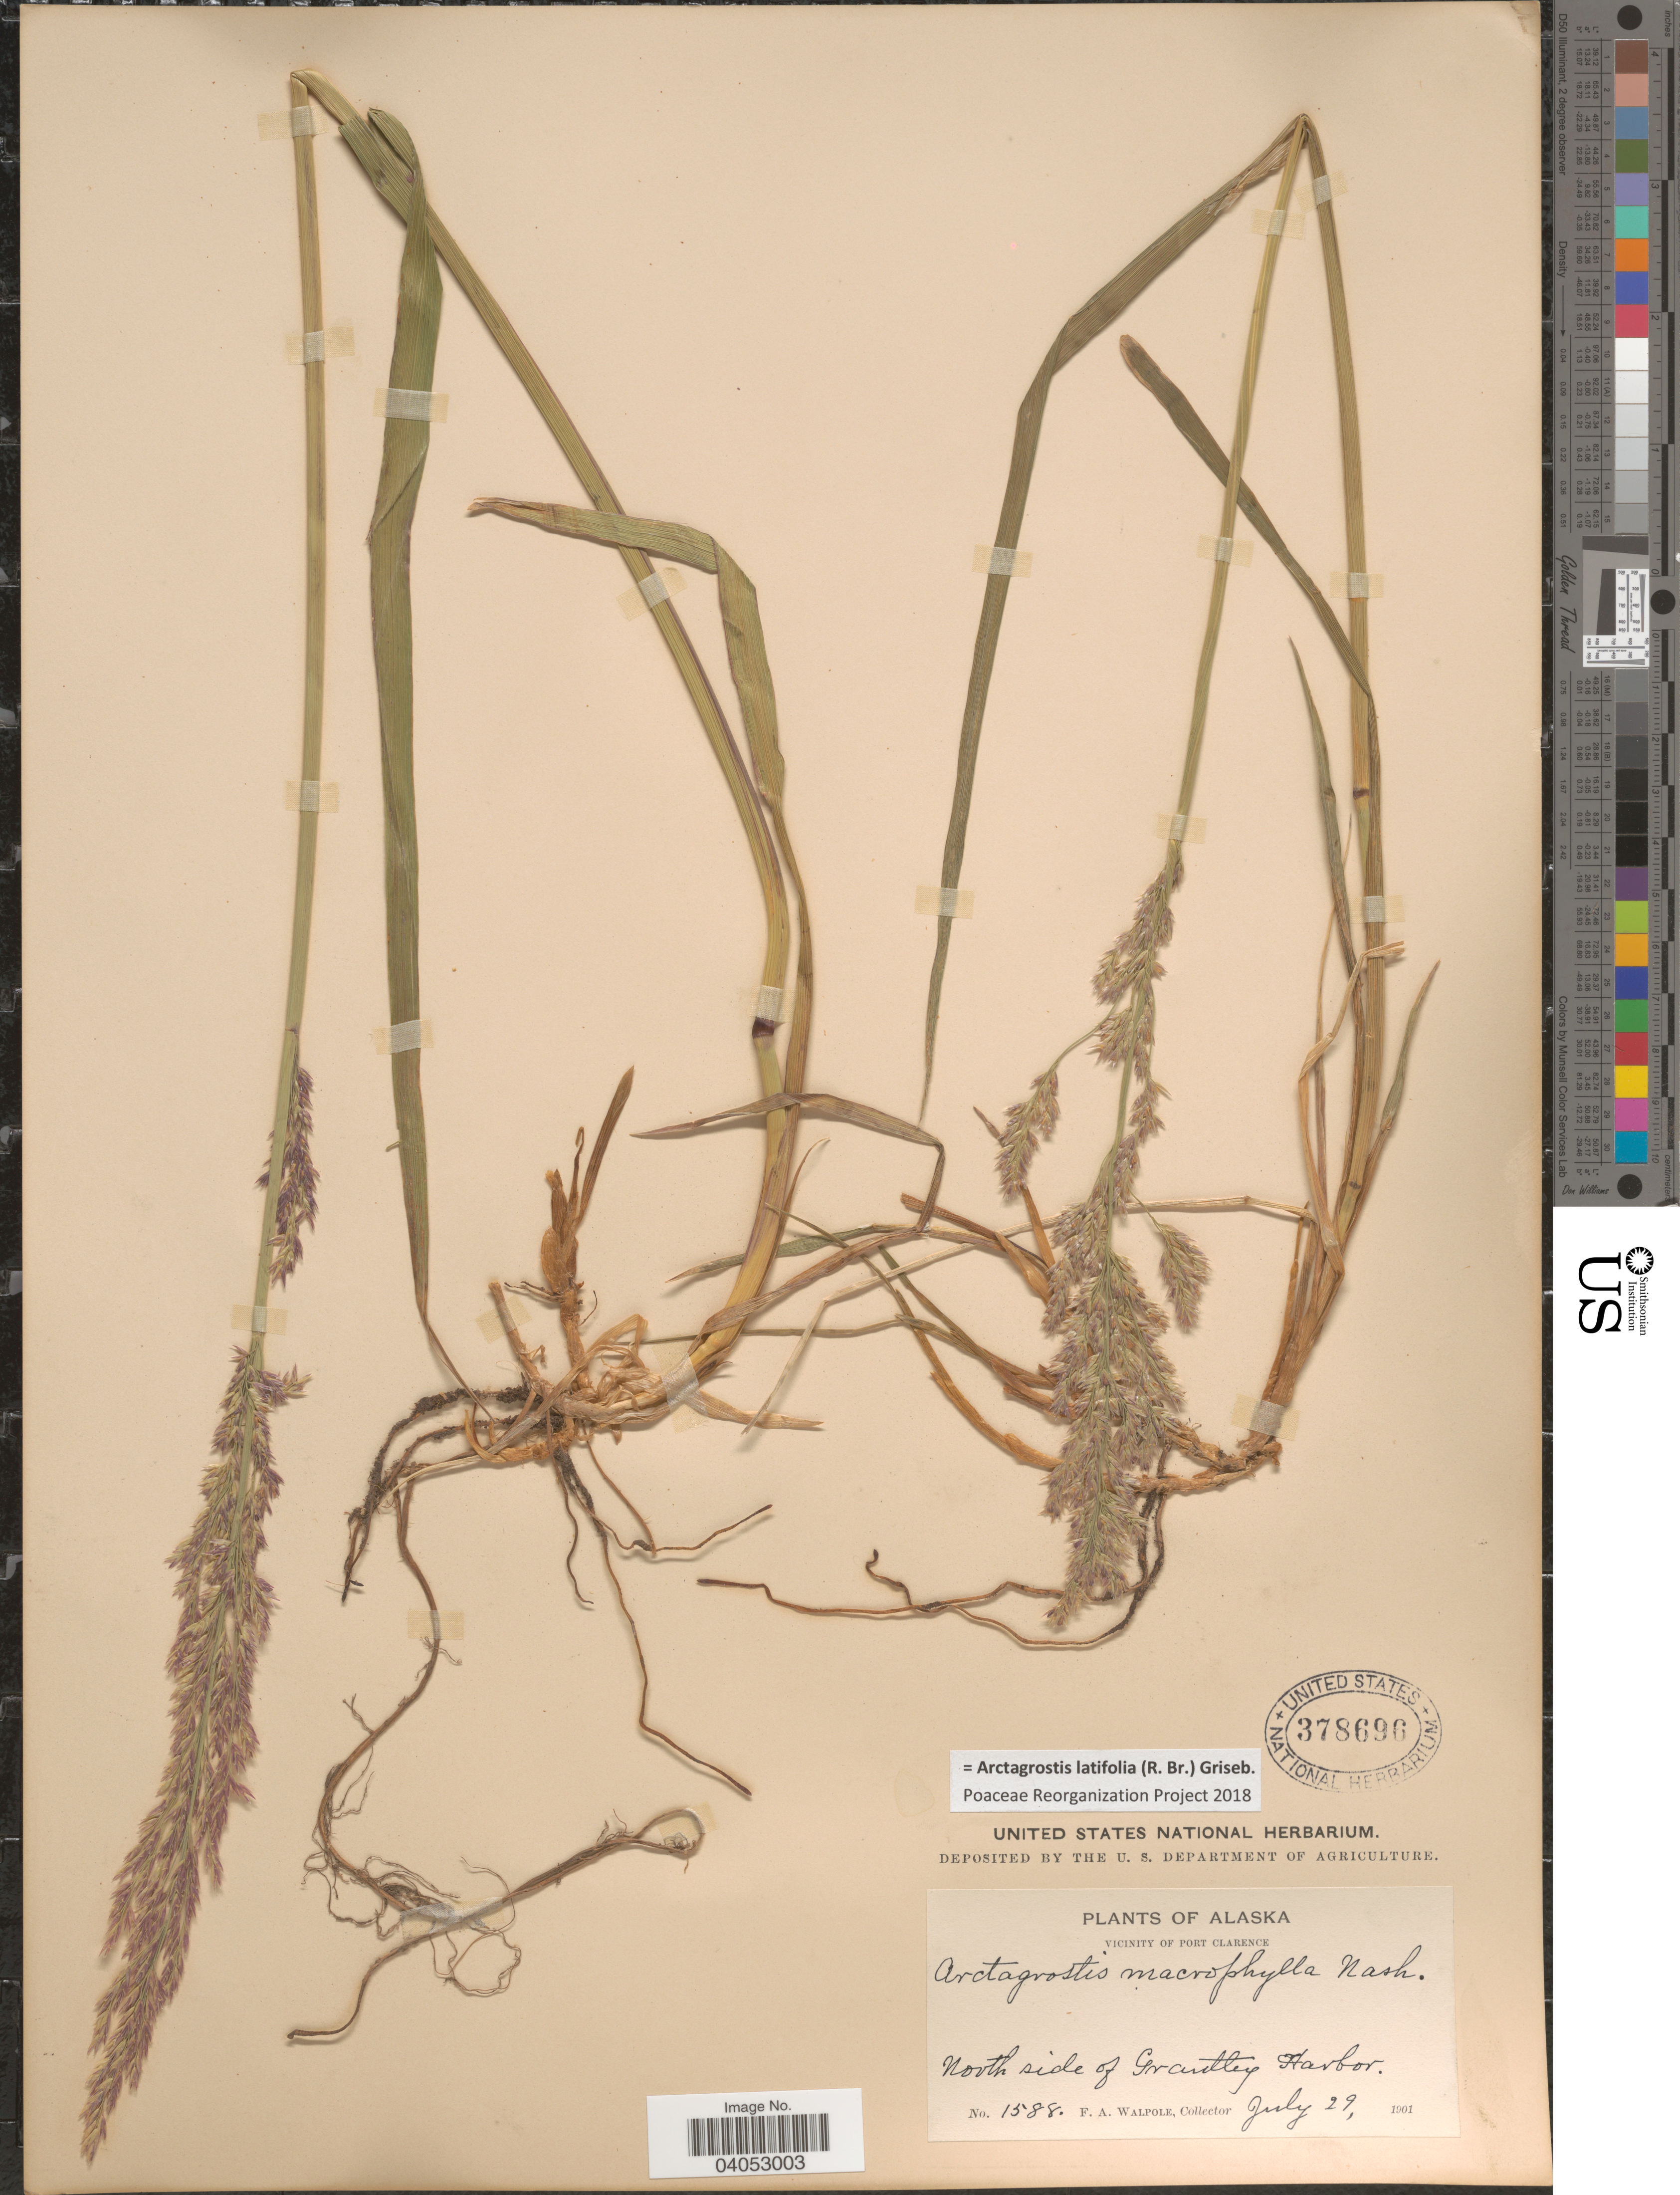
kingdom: Plantae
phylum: Tracheophyta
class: Liliopsida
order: Poales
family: Poaceae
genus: Arctagrostis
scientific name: Arctagrostis latifolia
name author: (R. Br.) Griseb.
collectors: F. Walpole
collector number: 1588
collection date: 1901-07-29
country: United States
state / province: Alaska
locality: Vicinity of Port Clarence. North side of Grantley Harbor.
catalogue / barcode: US 378696